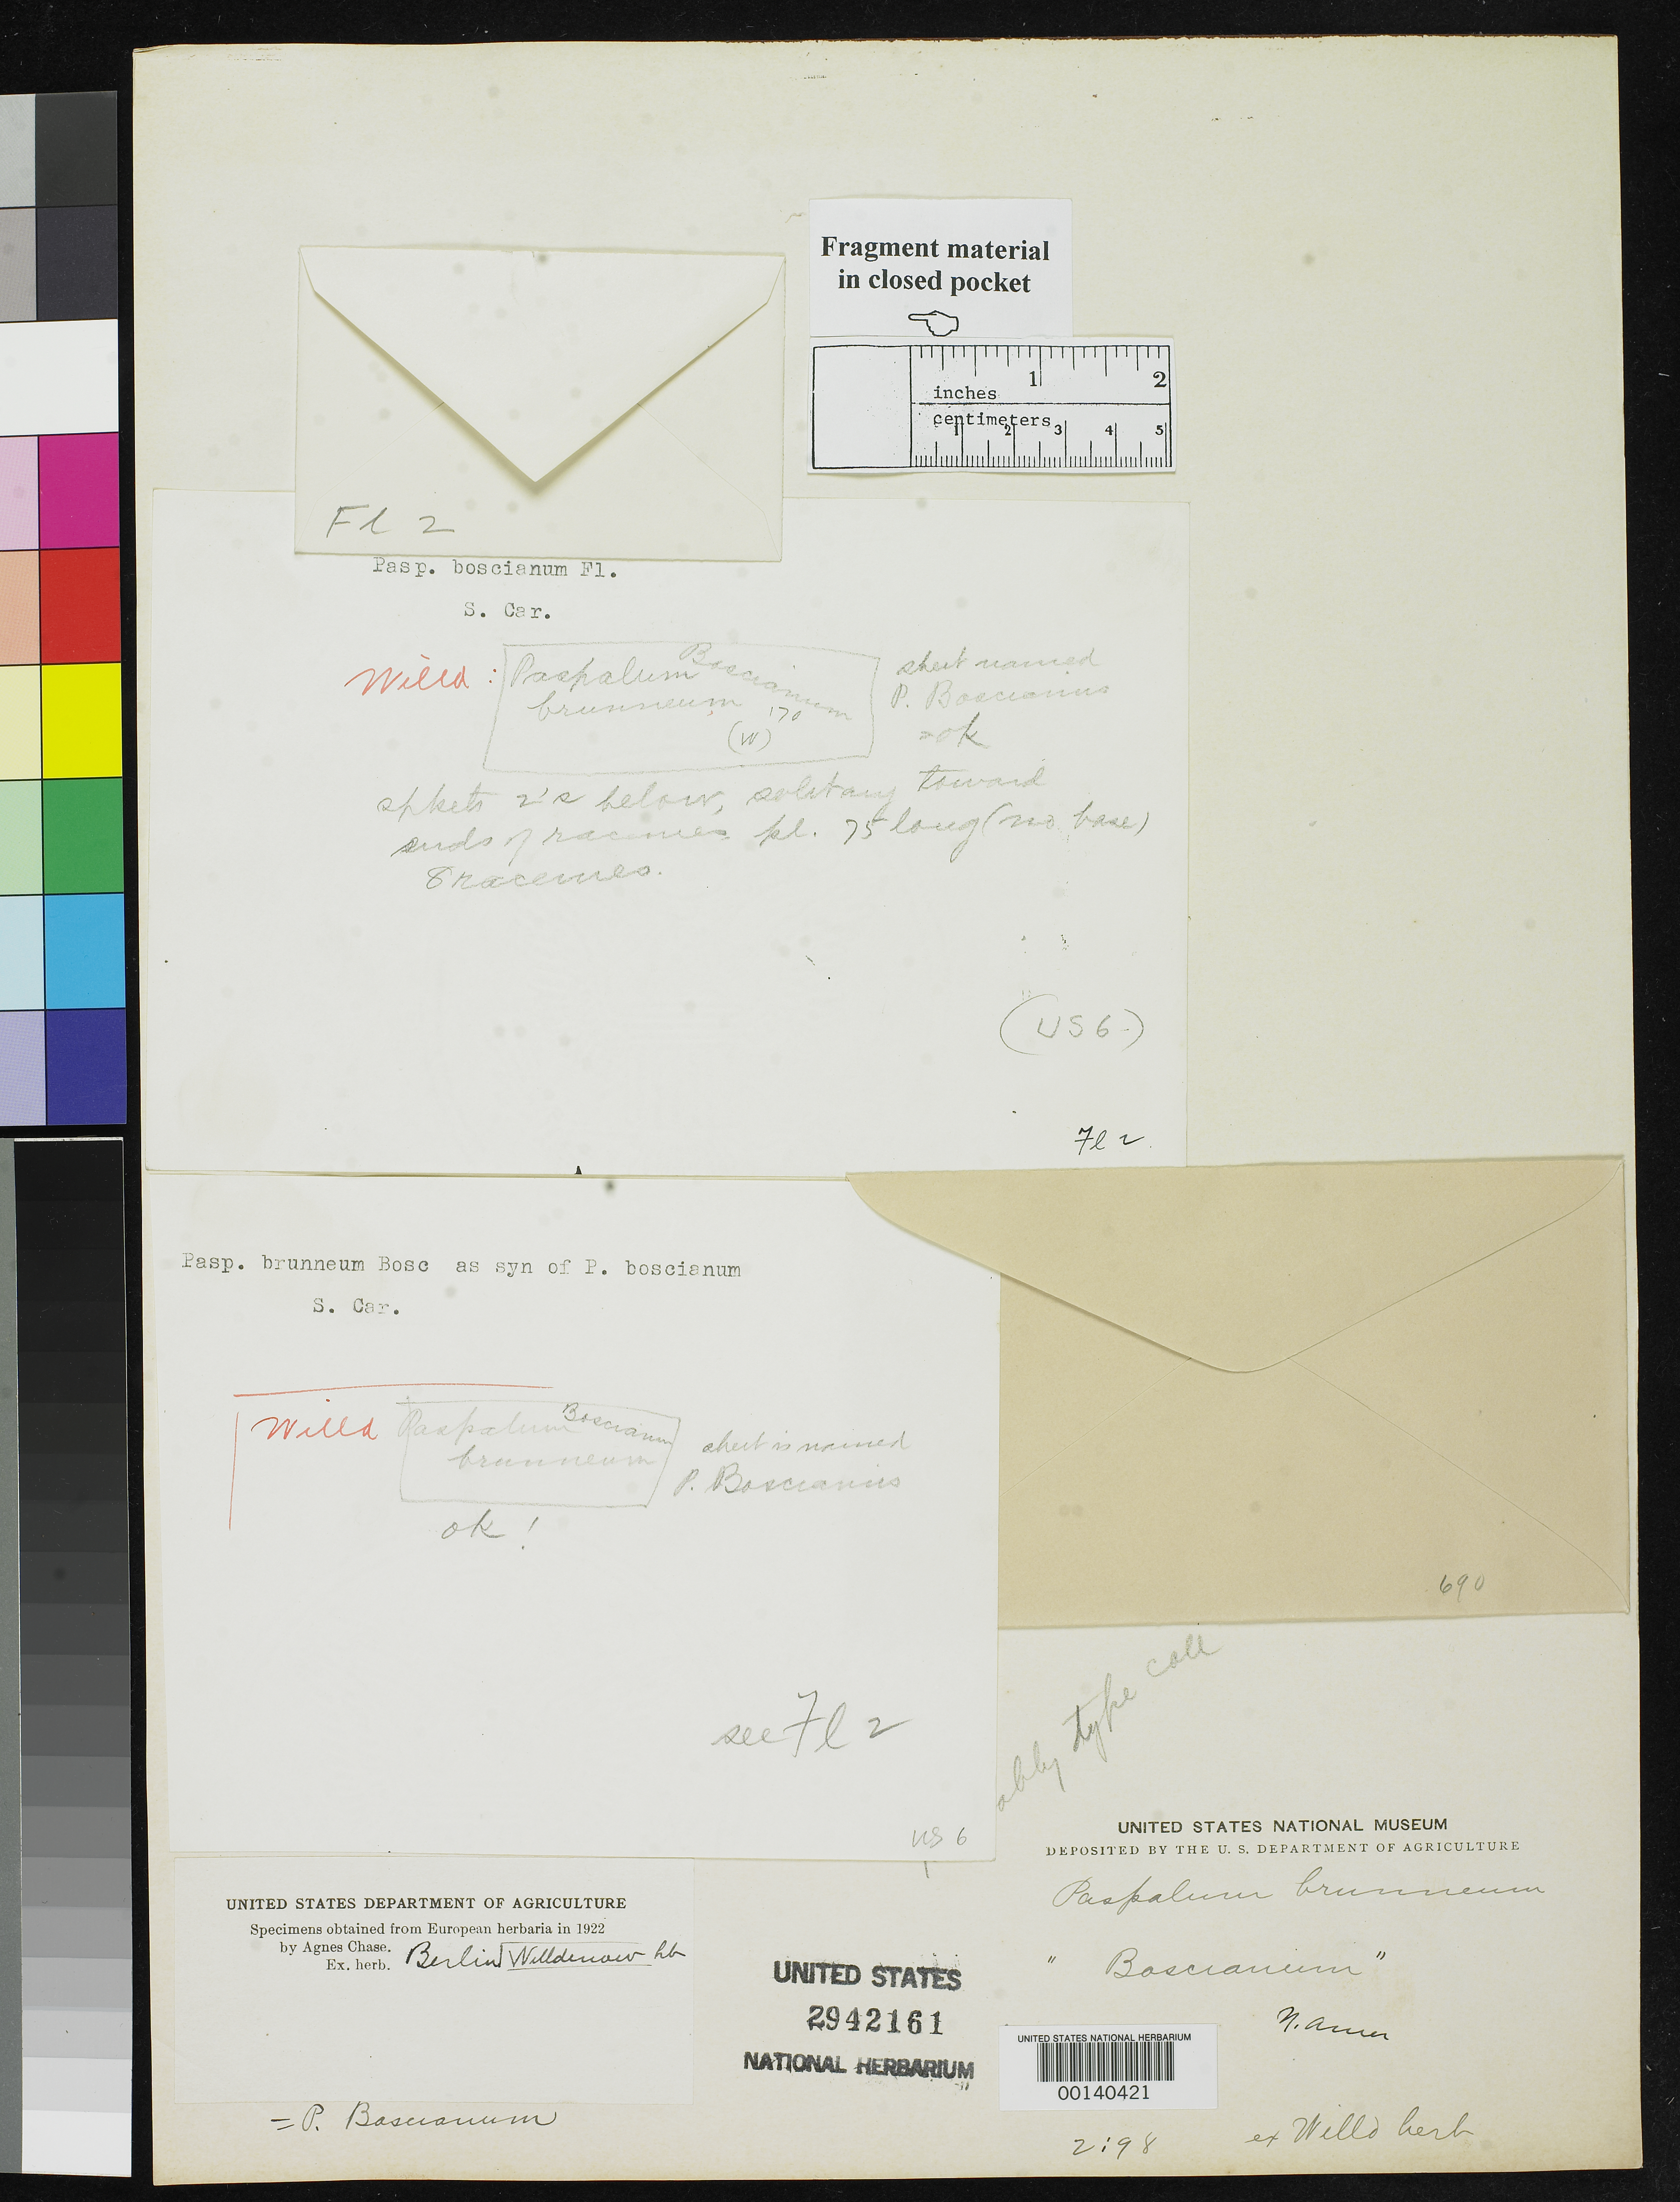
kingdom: Plantae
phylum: Tracheophyta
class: Liliopsida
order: Poales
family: Poaceae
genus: Paspalum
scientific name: Paspalum boscianum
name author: Flüggé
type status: Type Fragment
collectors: L. A. G. Bosc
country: United States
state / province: South Carolina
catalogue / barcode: US 2942161